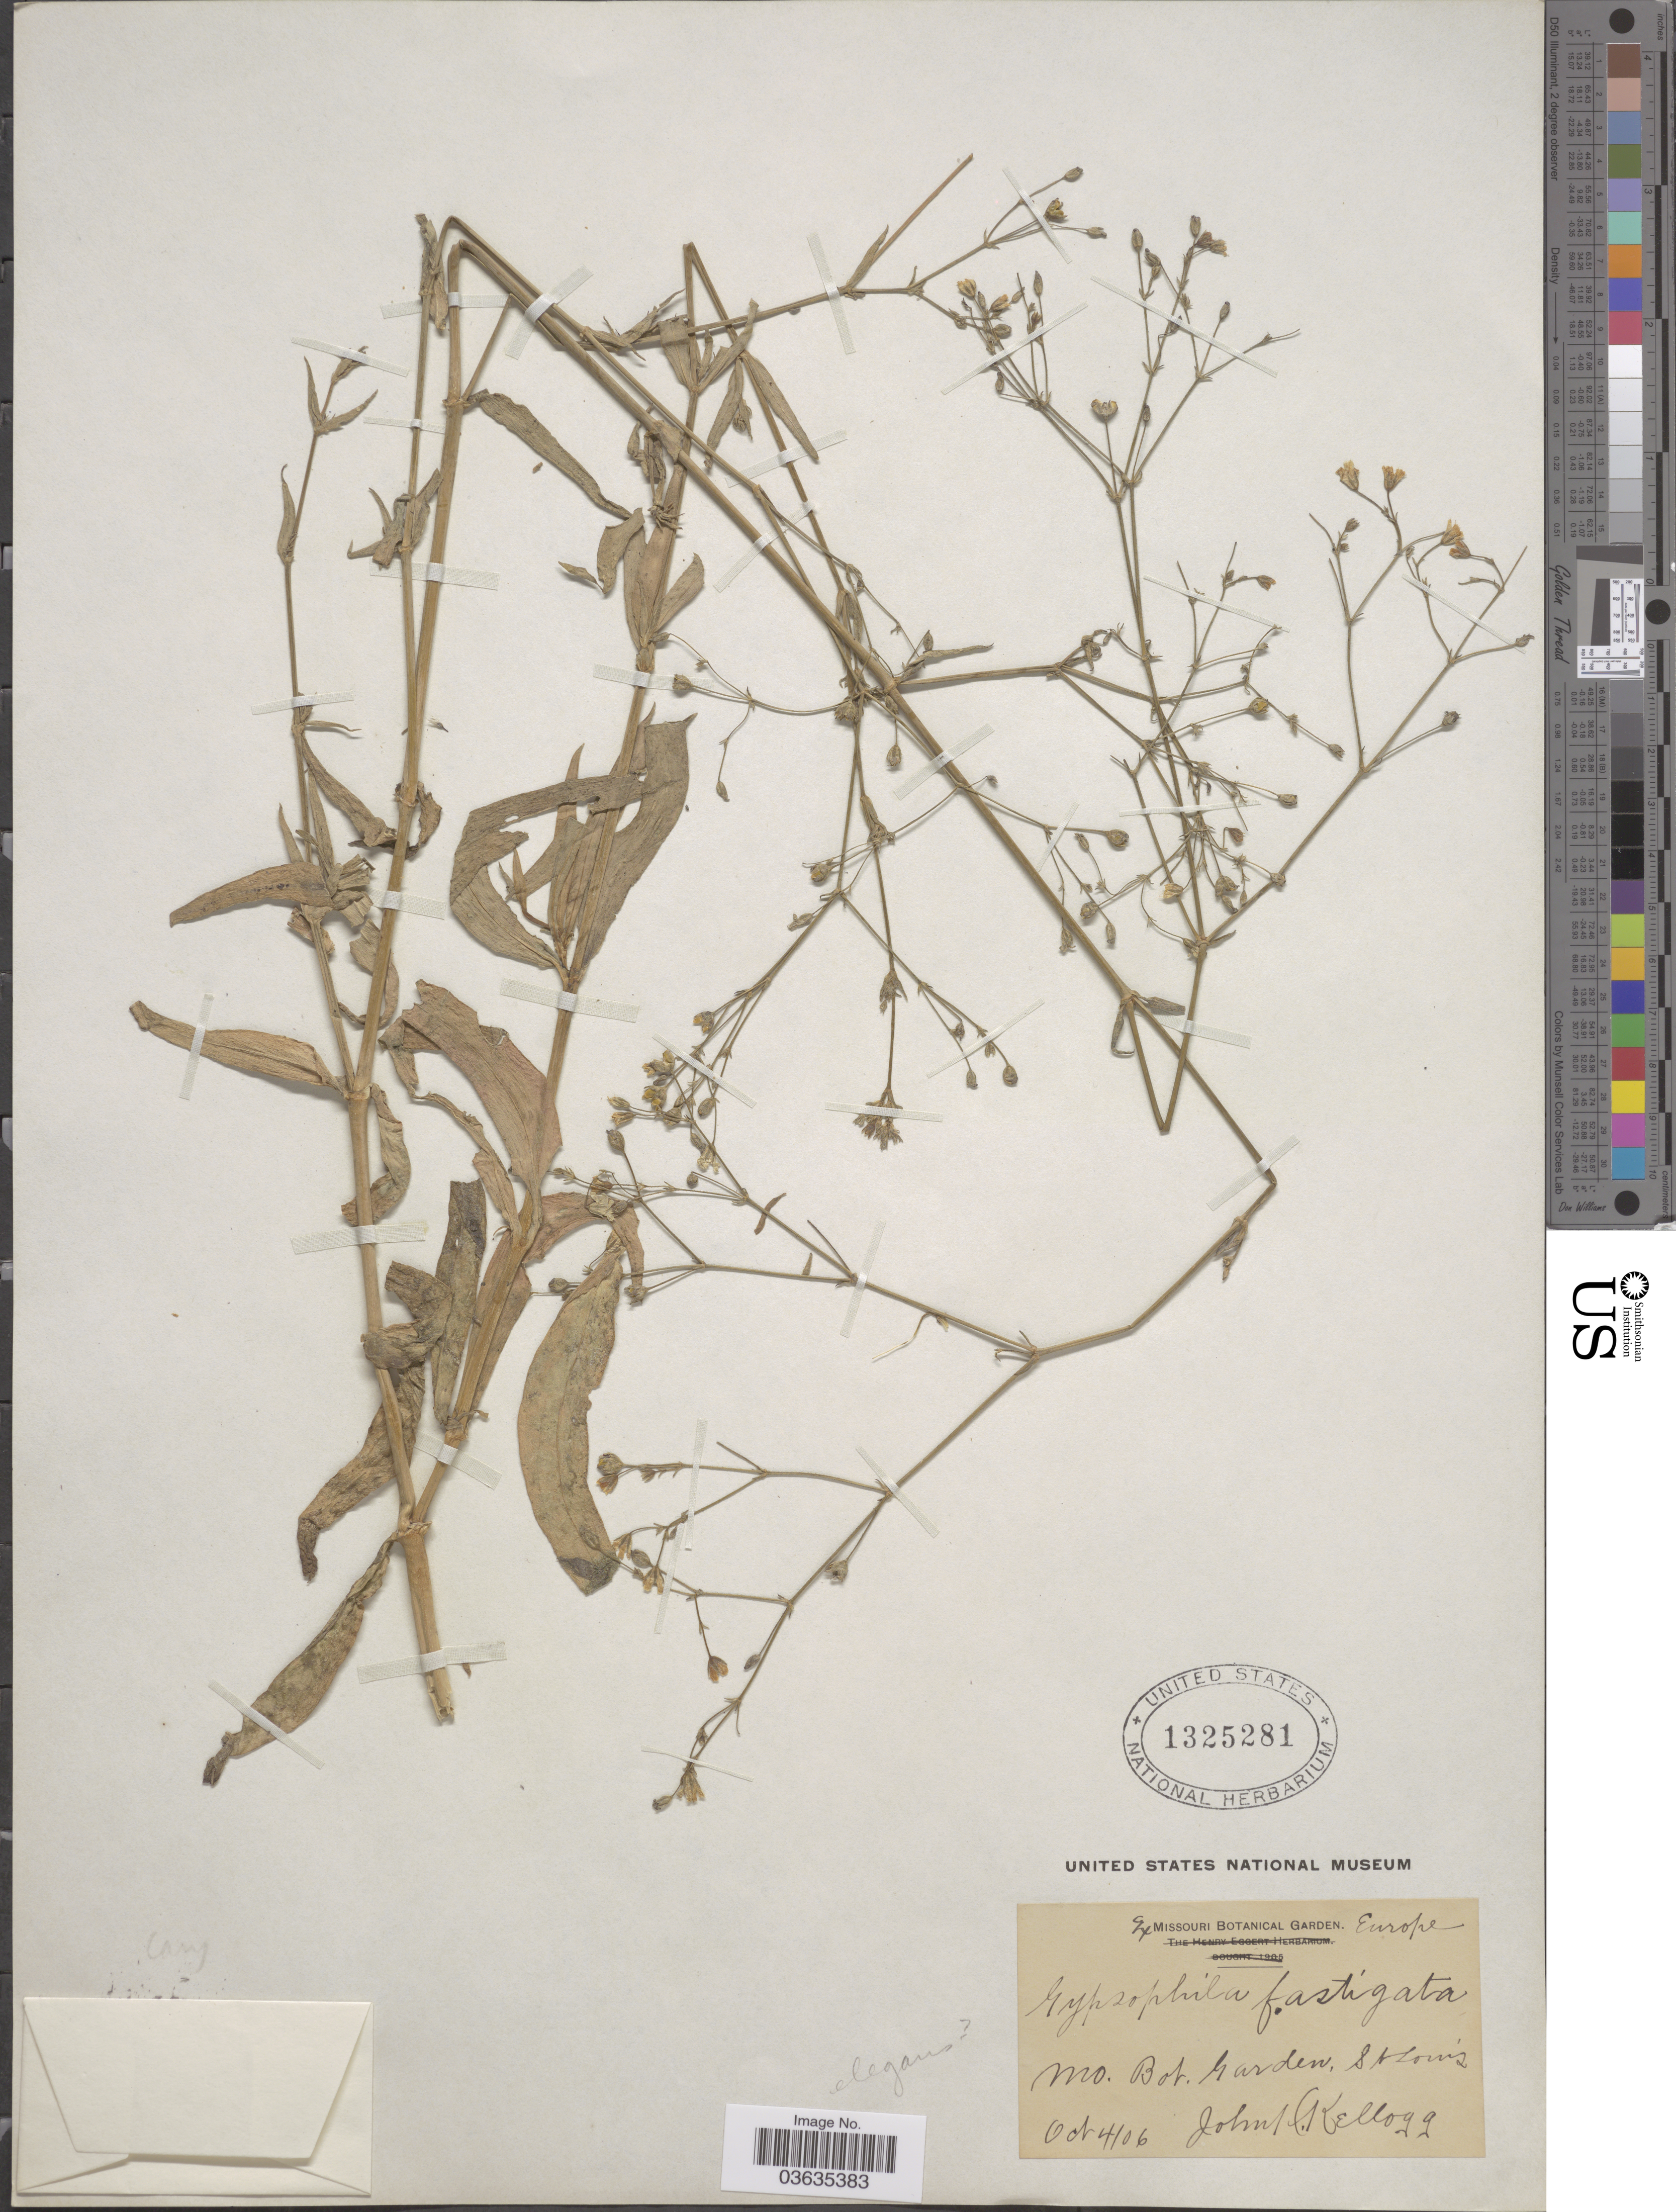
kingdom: Plantae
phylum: Tracheophyta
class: Magnoliopsida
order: Caryophyllales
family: Caryophyllaceae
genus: Gypsophila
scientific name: Gypsophila elegans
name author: M. Bieb.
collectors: J. H. Kellogg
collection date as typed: Transcribed d/m/y: 4/10/6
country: United States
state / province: Missouri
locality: Mo. Bot. Gardens. St. Louis.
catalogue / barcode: US 1325281